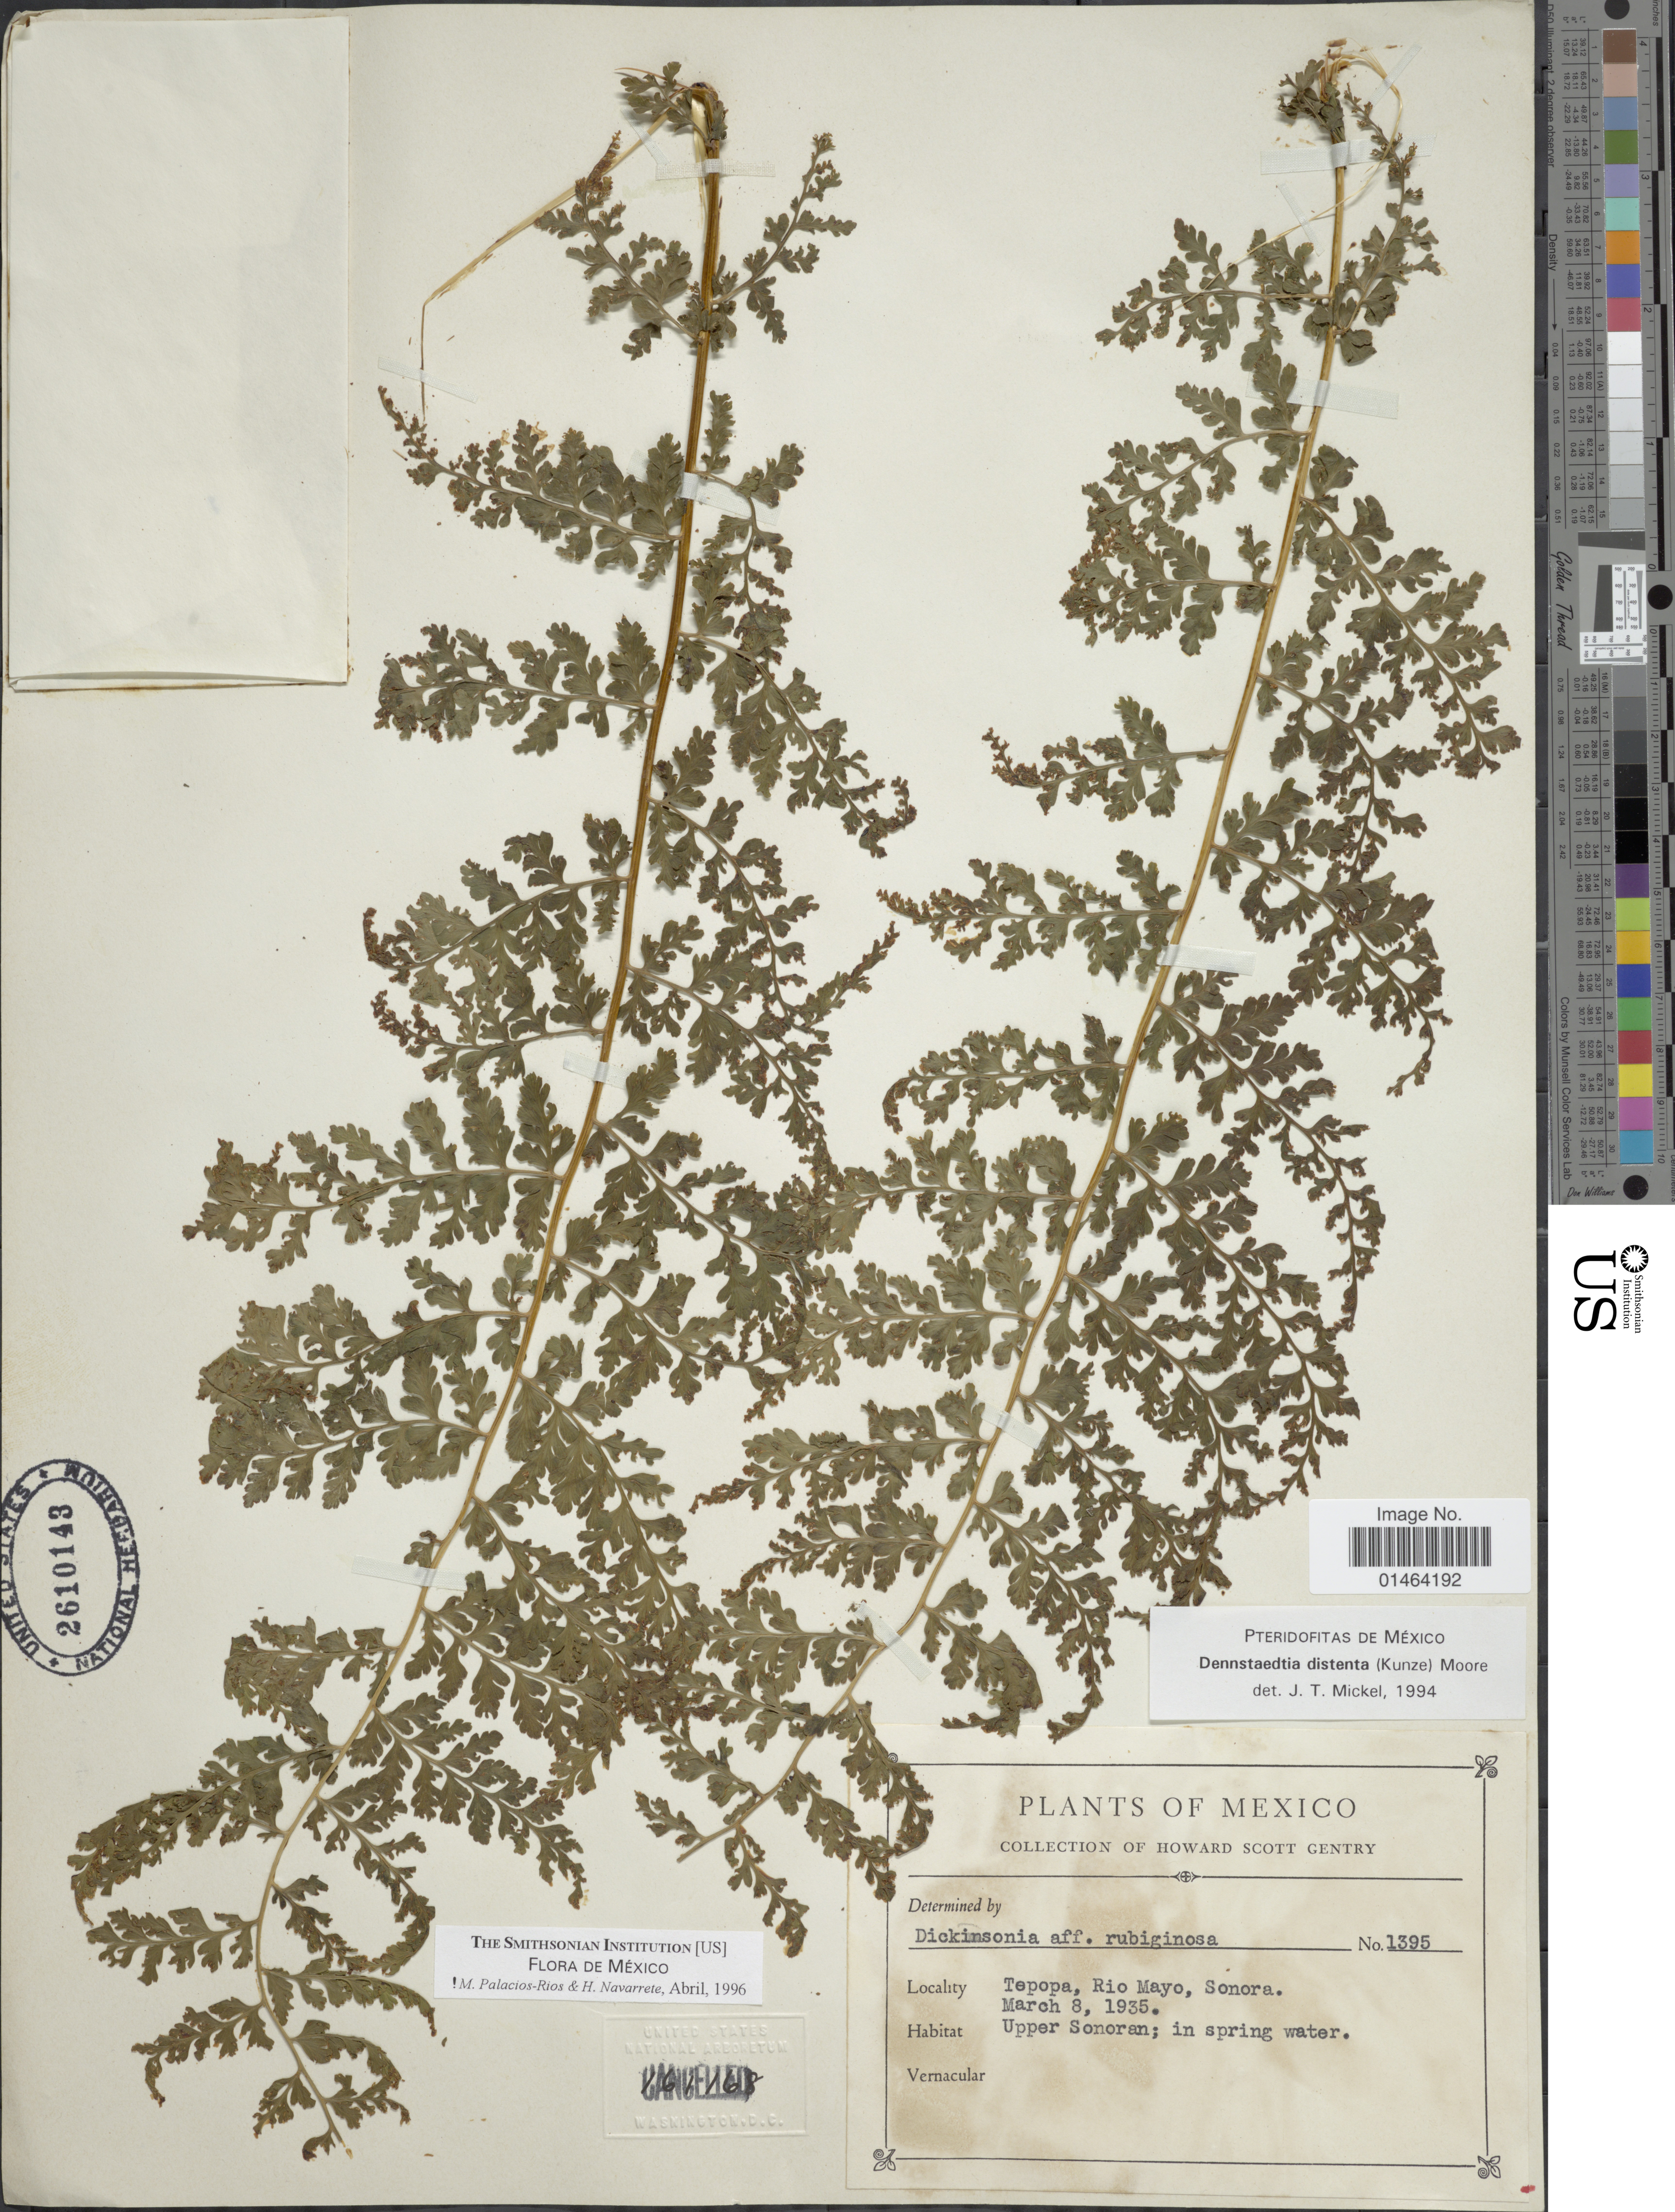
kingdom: Plantae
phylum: Tracheophyta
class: Polypodiopsida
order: Polypodiales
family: Dennstaedtiaceae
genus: Dennstaedtia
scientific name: Dennstaedtia distenta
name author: (Kunze) T. Moore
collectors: H. S. Gentry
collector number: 1395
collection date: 1935-03-08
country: Mexico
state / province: Sonora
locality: Tepopa, Rio Mayo. Upper Sonoran.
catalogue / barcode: US 2610143